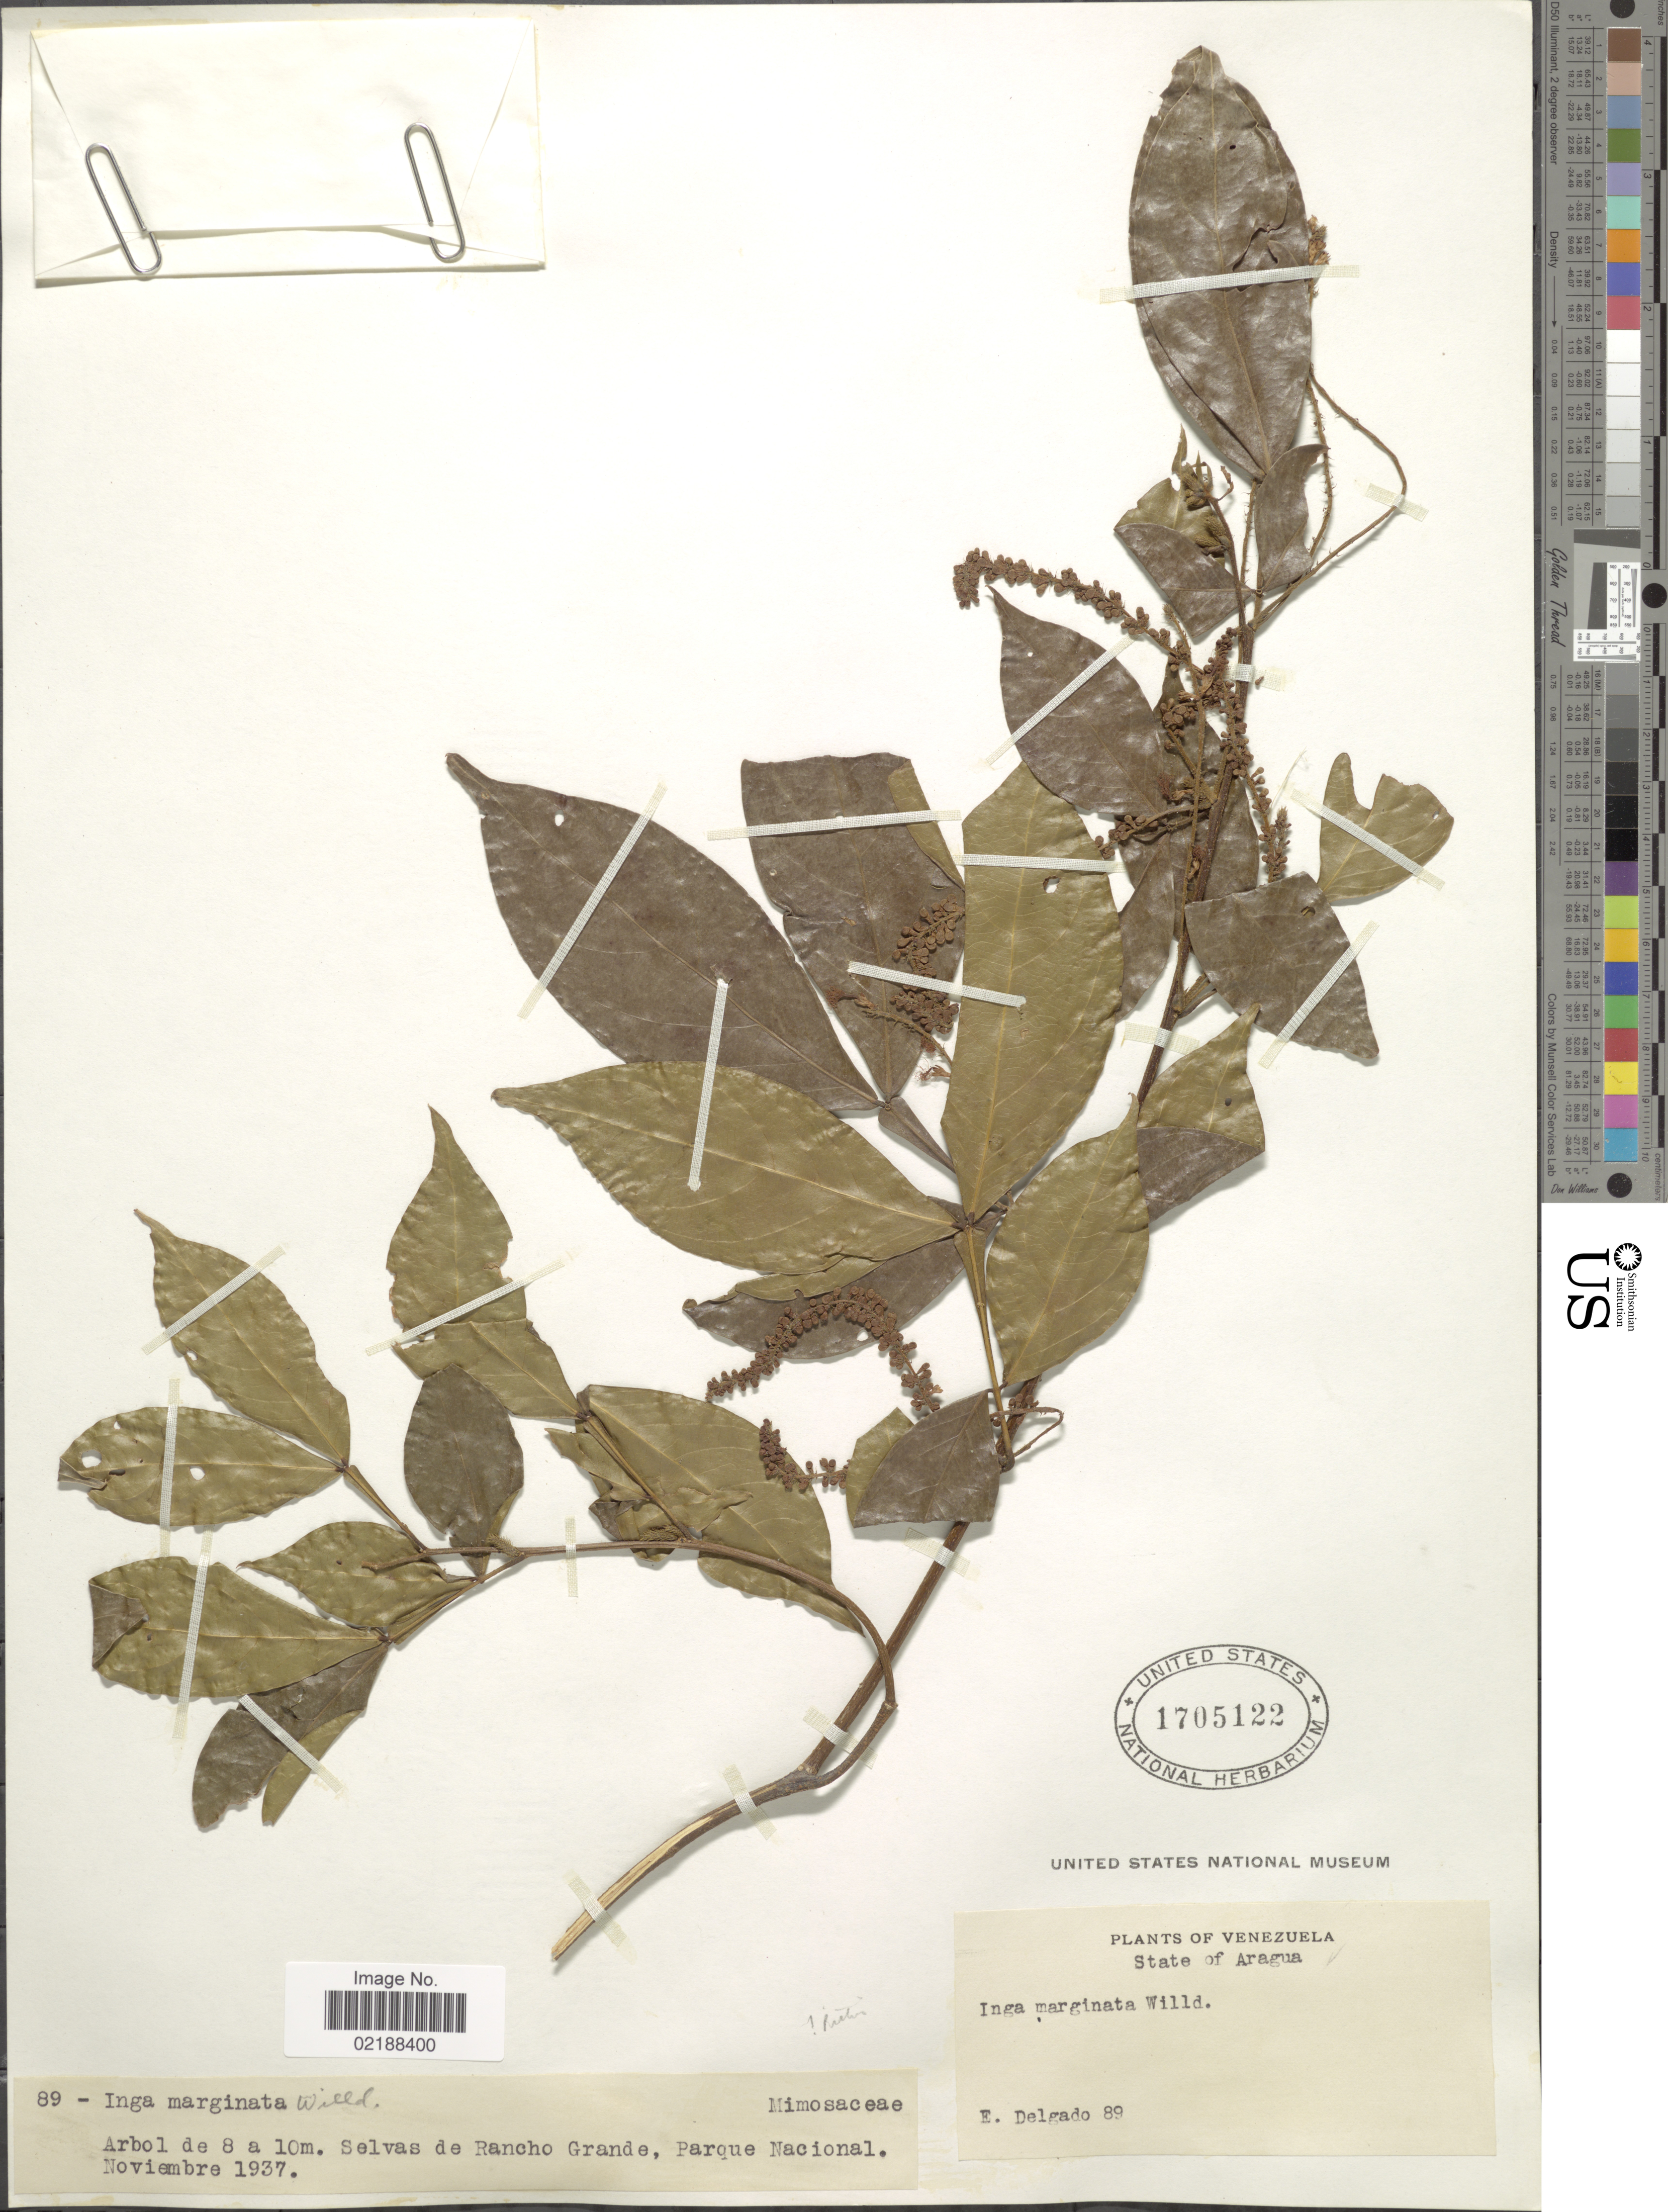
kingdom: Plantae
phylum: Tracheophyta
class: Magnoliopsida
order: Fabales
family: Fabaceae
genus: Inga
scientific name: Inga marginata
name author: Willd.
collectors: E. Delgado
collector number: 89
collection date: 1937-11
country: Venezuela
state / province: Aragua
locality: Selvas de Rancho Grande. Parque Nacional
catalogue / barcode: US 1705122